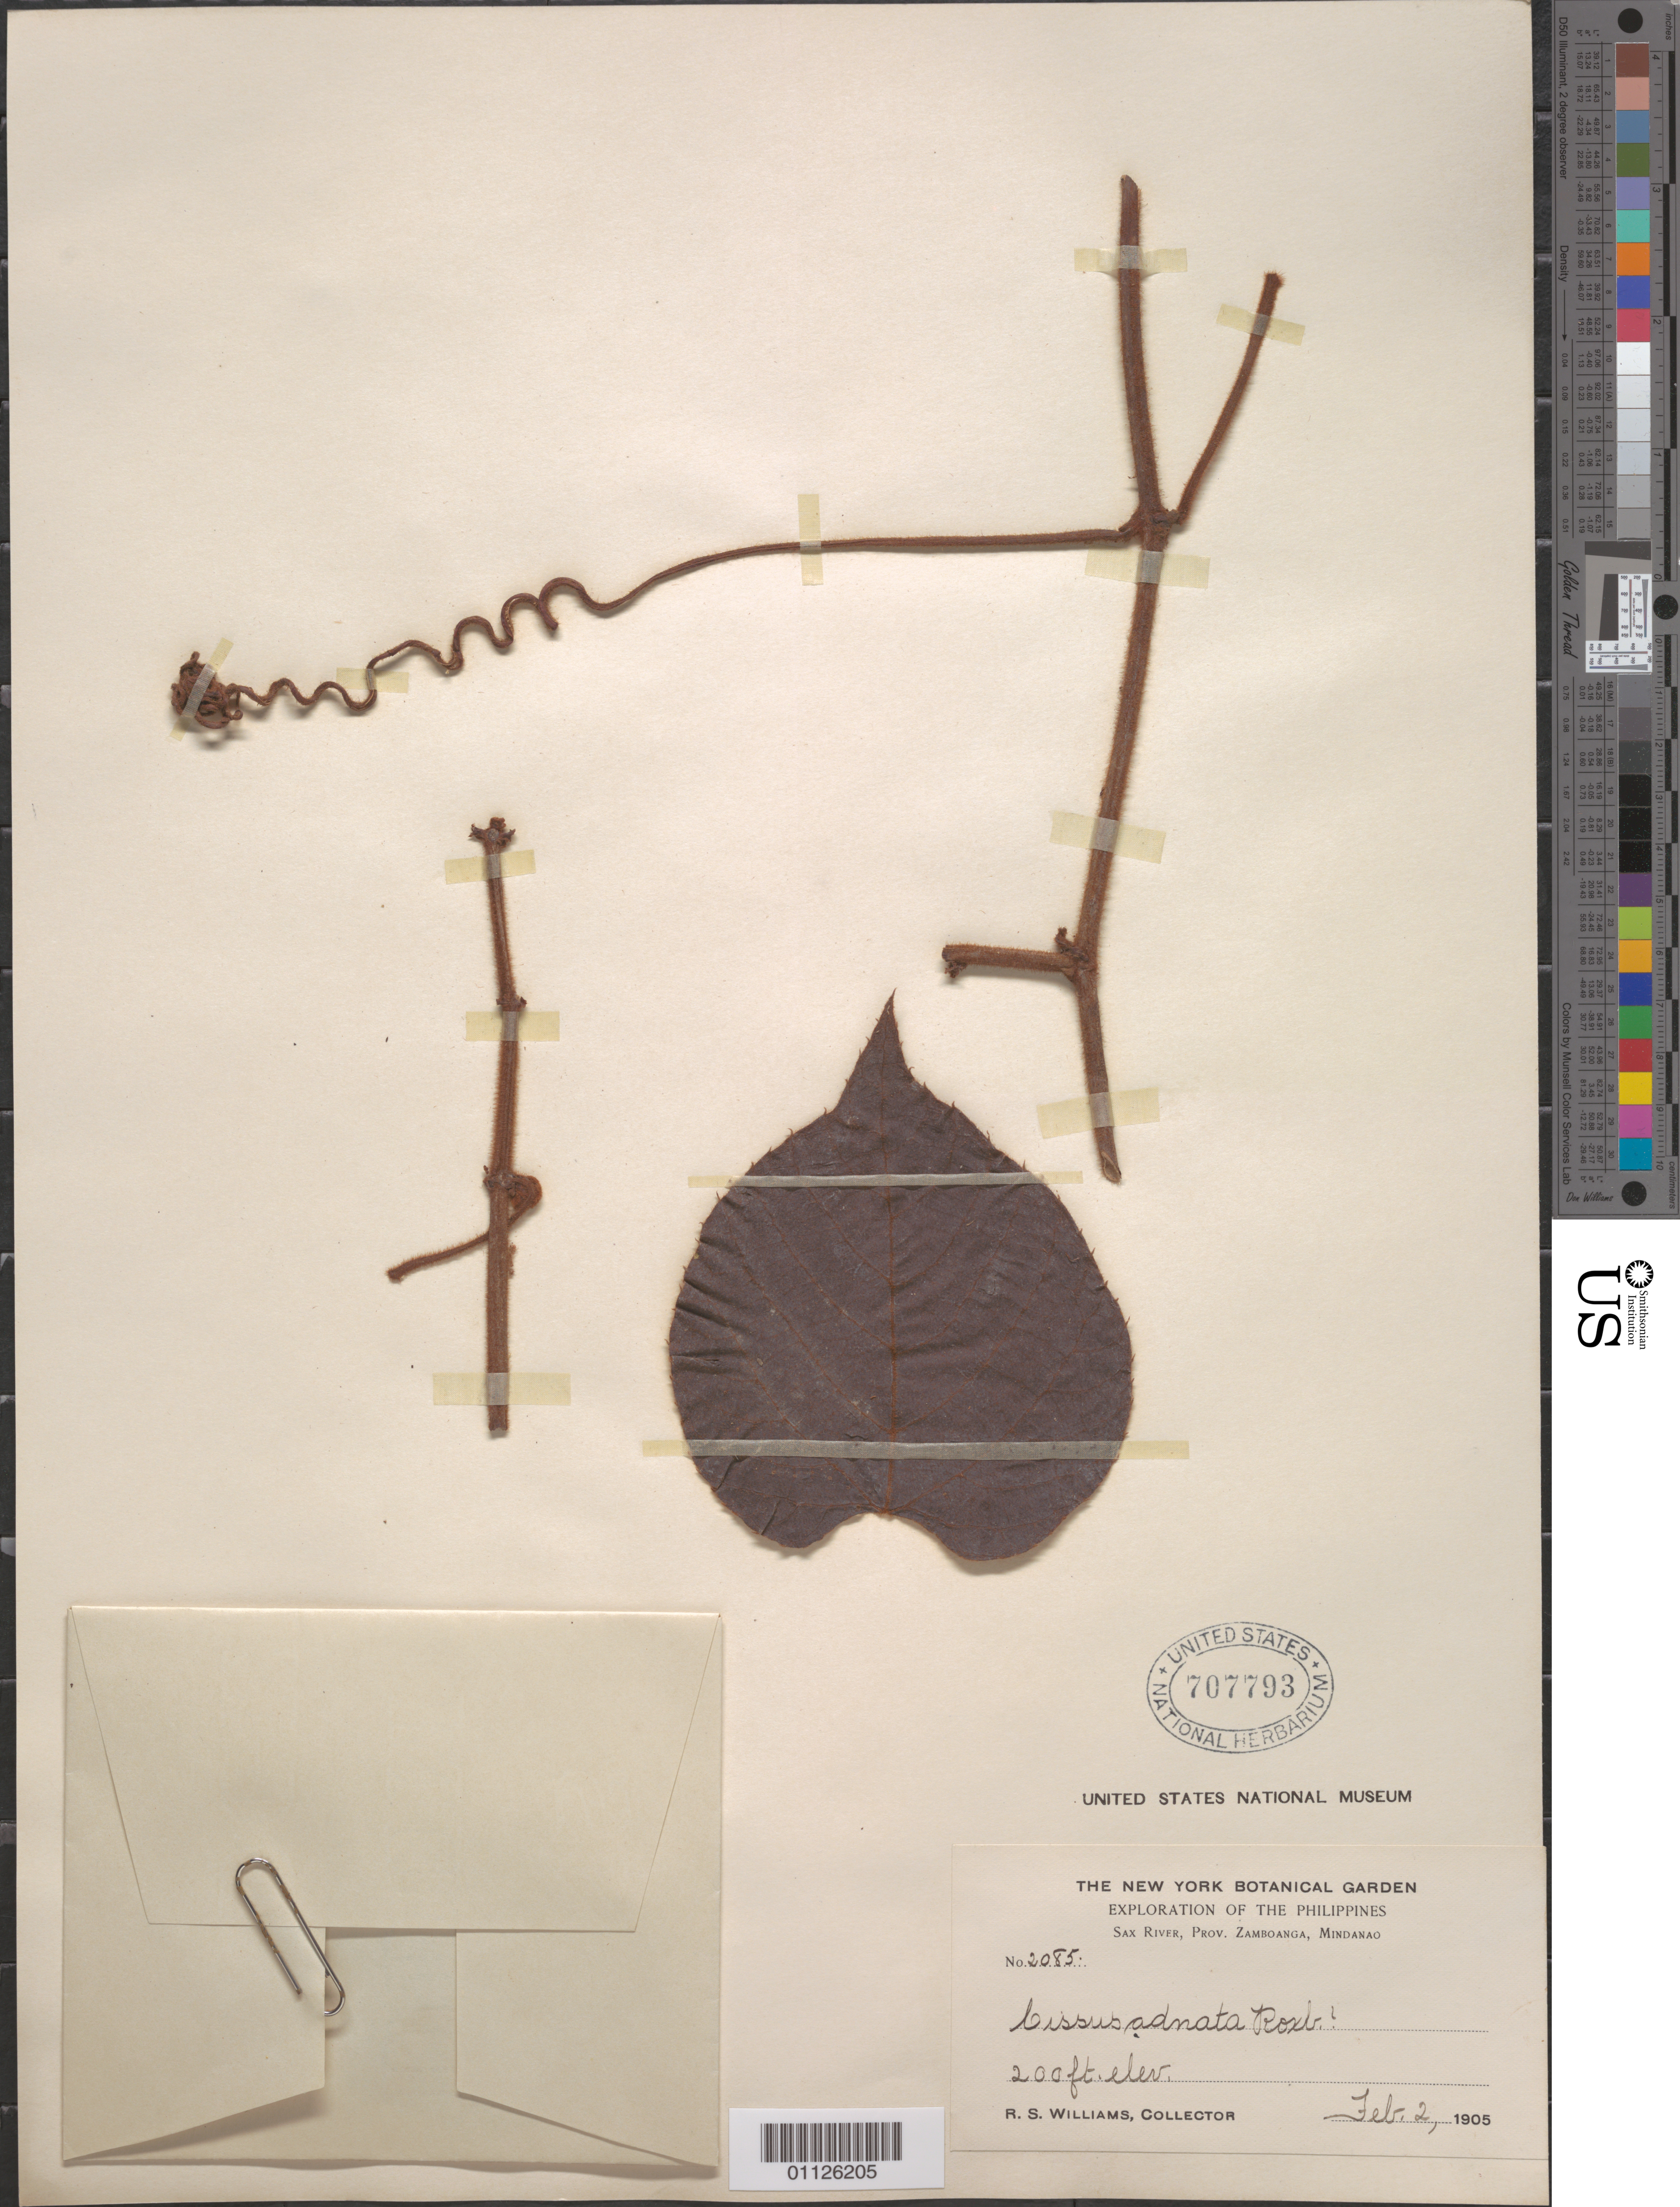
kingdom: Plantae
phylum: Tracheophyta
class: Magnoliopsida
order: Vitales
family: Vitaceae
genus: Cissus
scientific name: Cissus adnata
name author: Roxb.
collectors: R. S. Williams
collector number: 2085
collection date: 1905-02-02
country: Philippines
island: Mindanao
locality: Sax River, Zamboanga.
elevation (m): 61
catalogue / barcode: US 707793